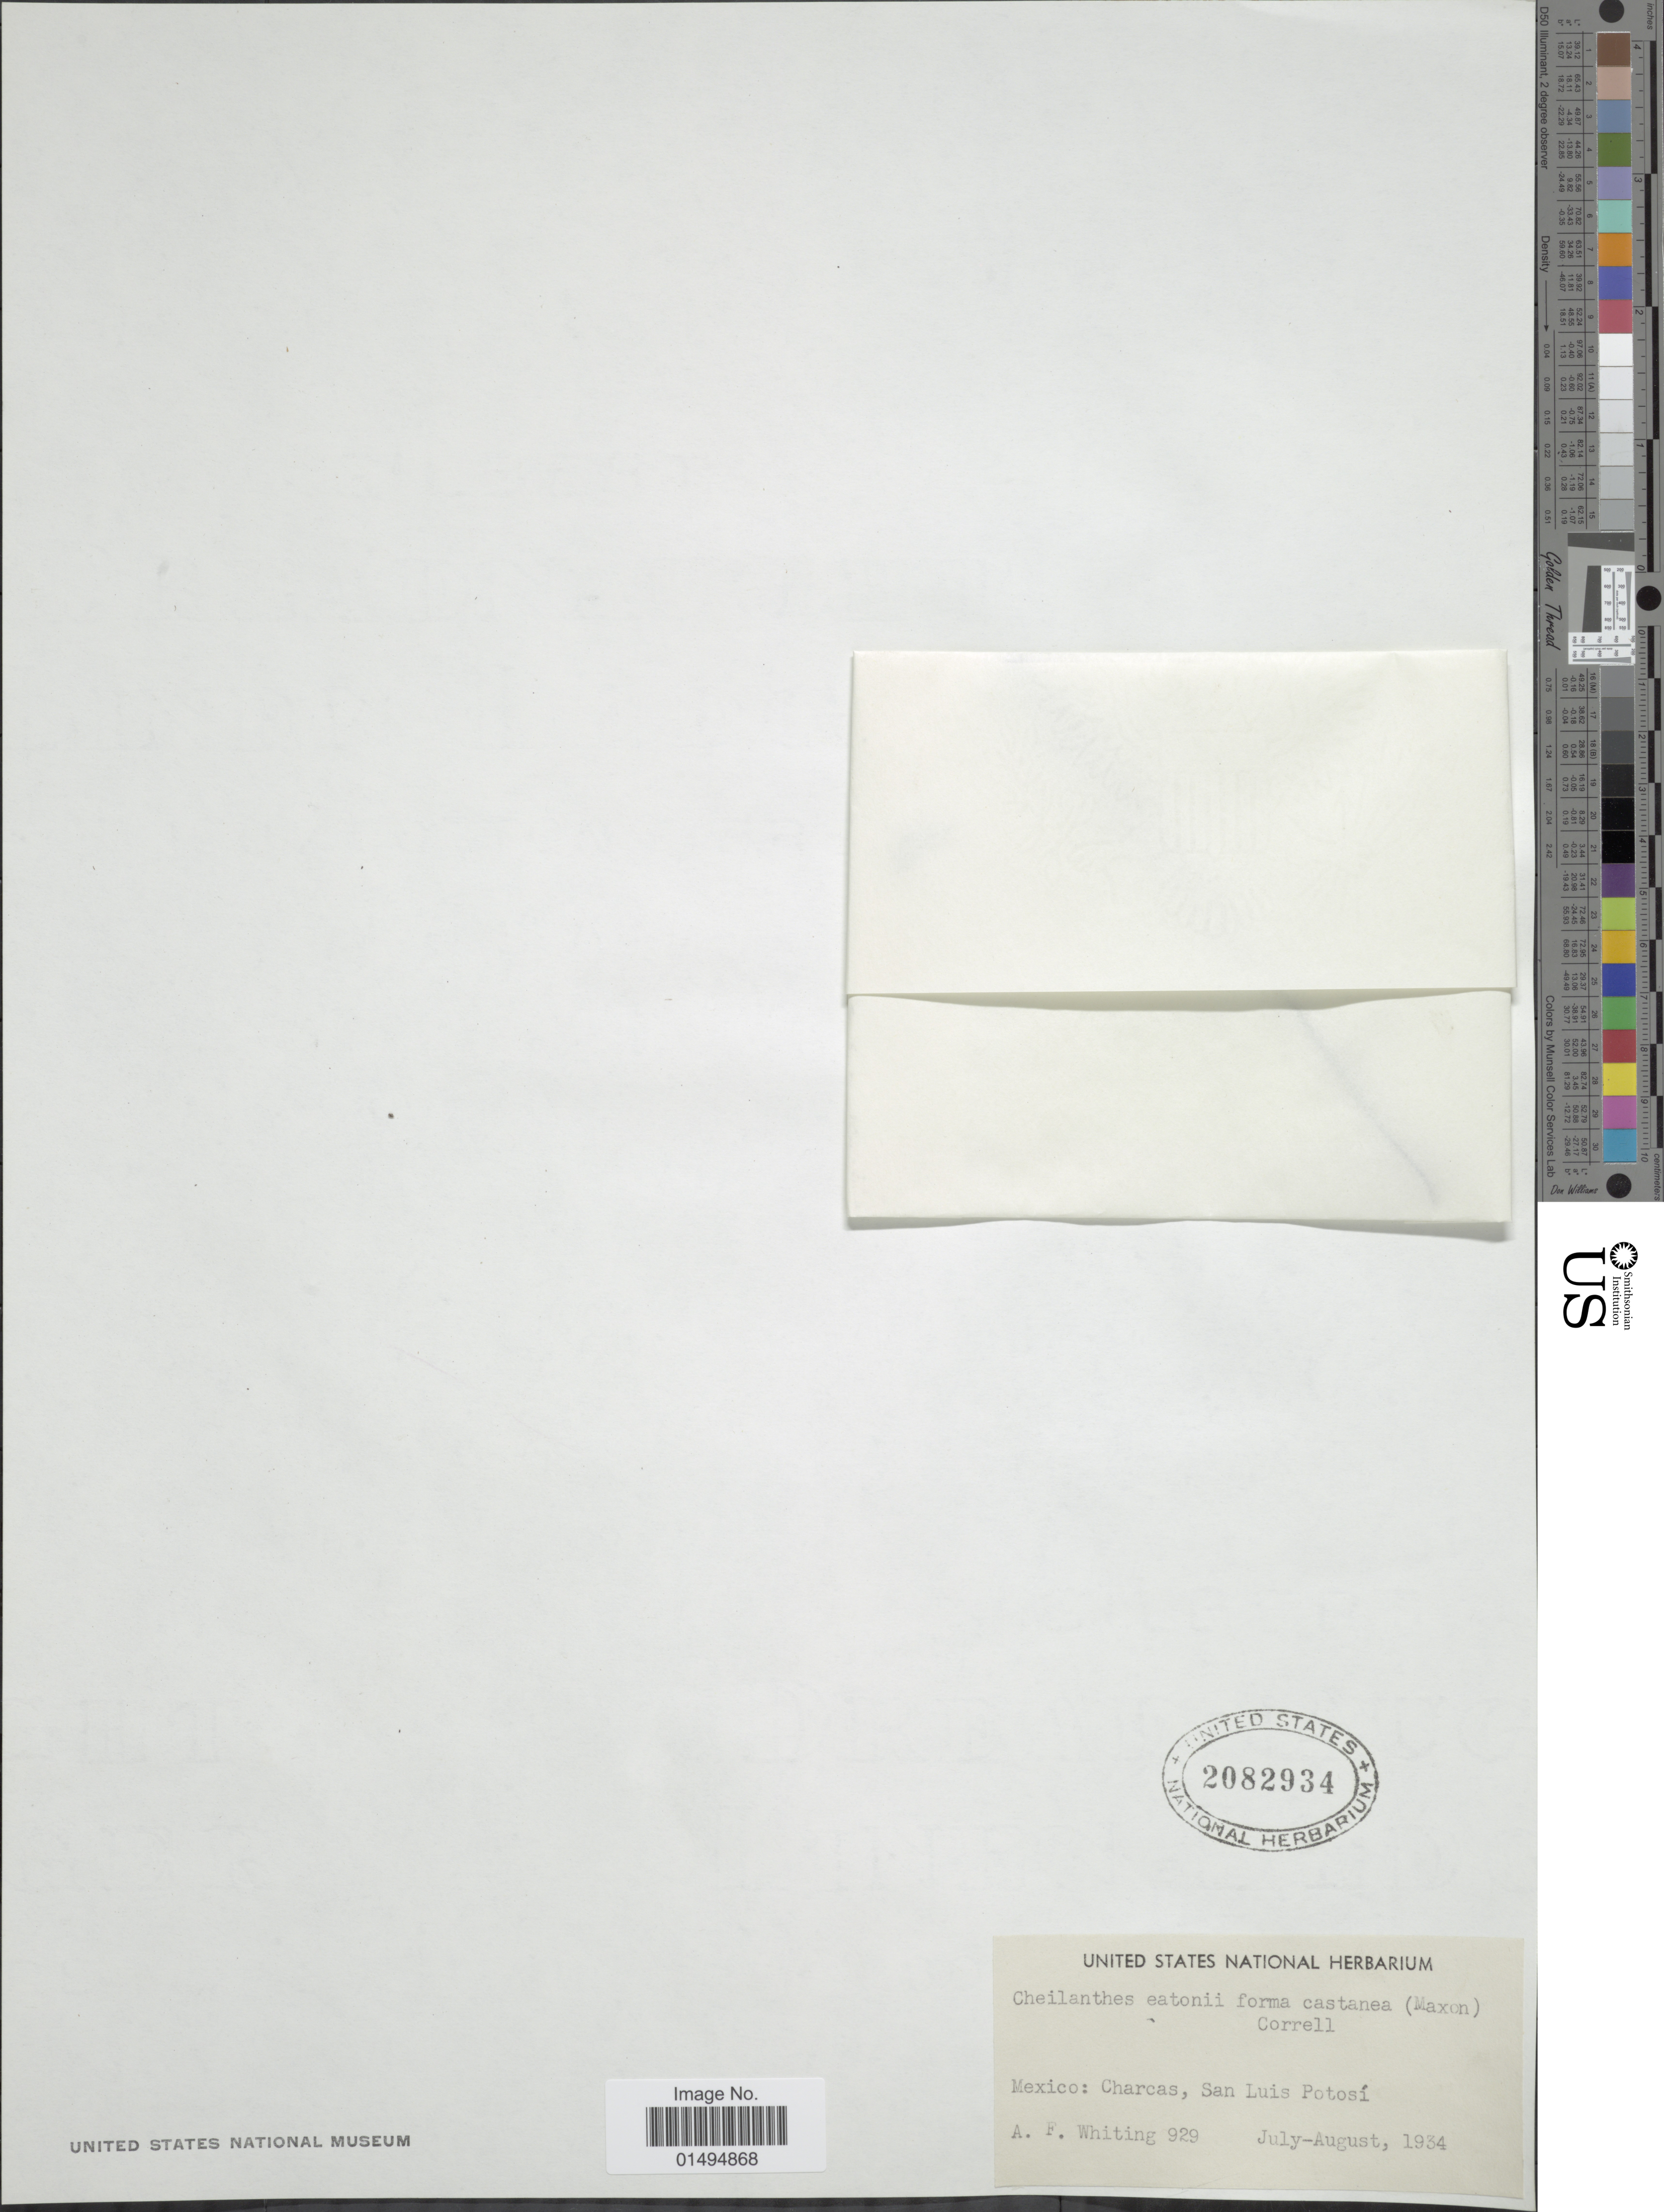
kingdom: Plantae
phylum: Tracheophyta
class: Polypodiopsida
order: Polypodiales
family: Pteridaceae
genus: Myriopteris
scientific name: Myriopteris rufa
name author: Fée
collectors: A. F. Whiting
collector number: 929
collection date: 1934-07/1934-08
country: Mexico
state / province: San Luis Potosí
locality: Charcas.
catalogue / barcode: US 2082934